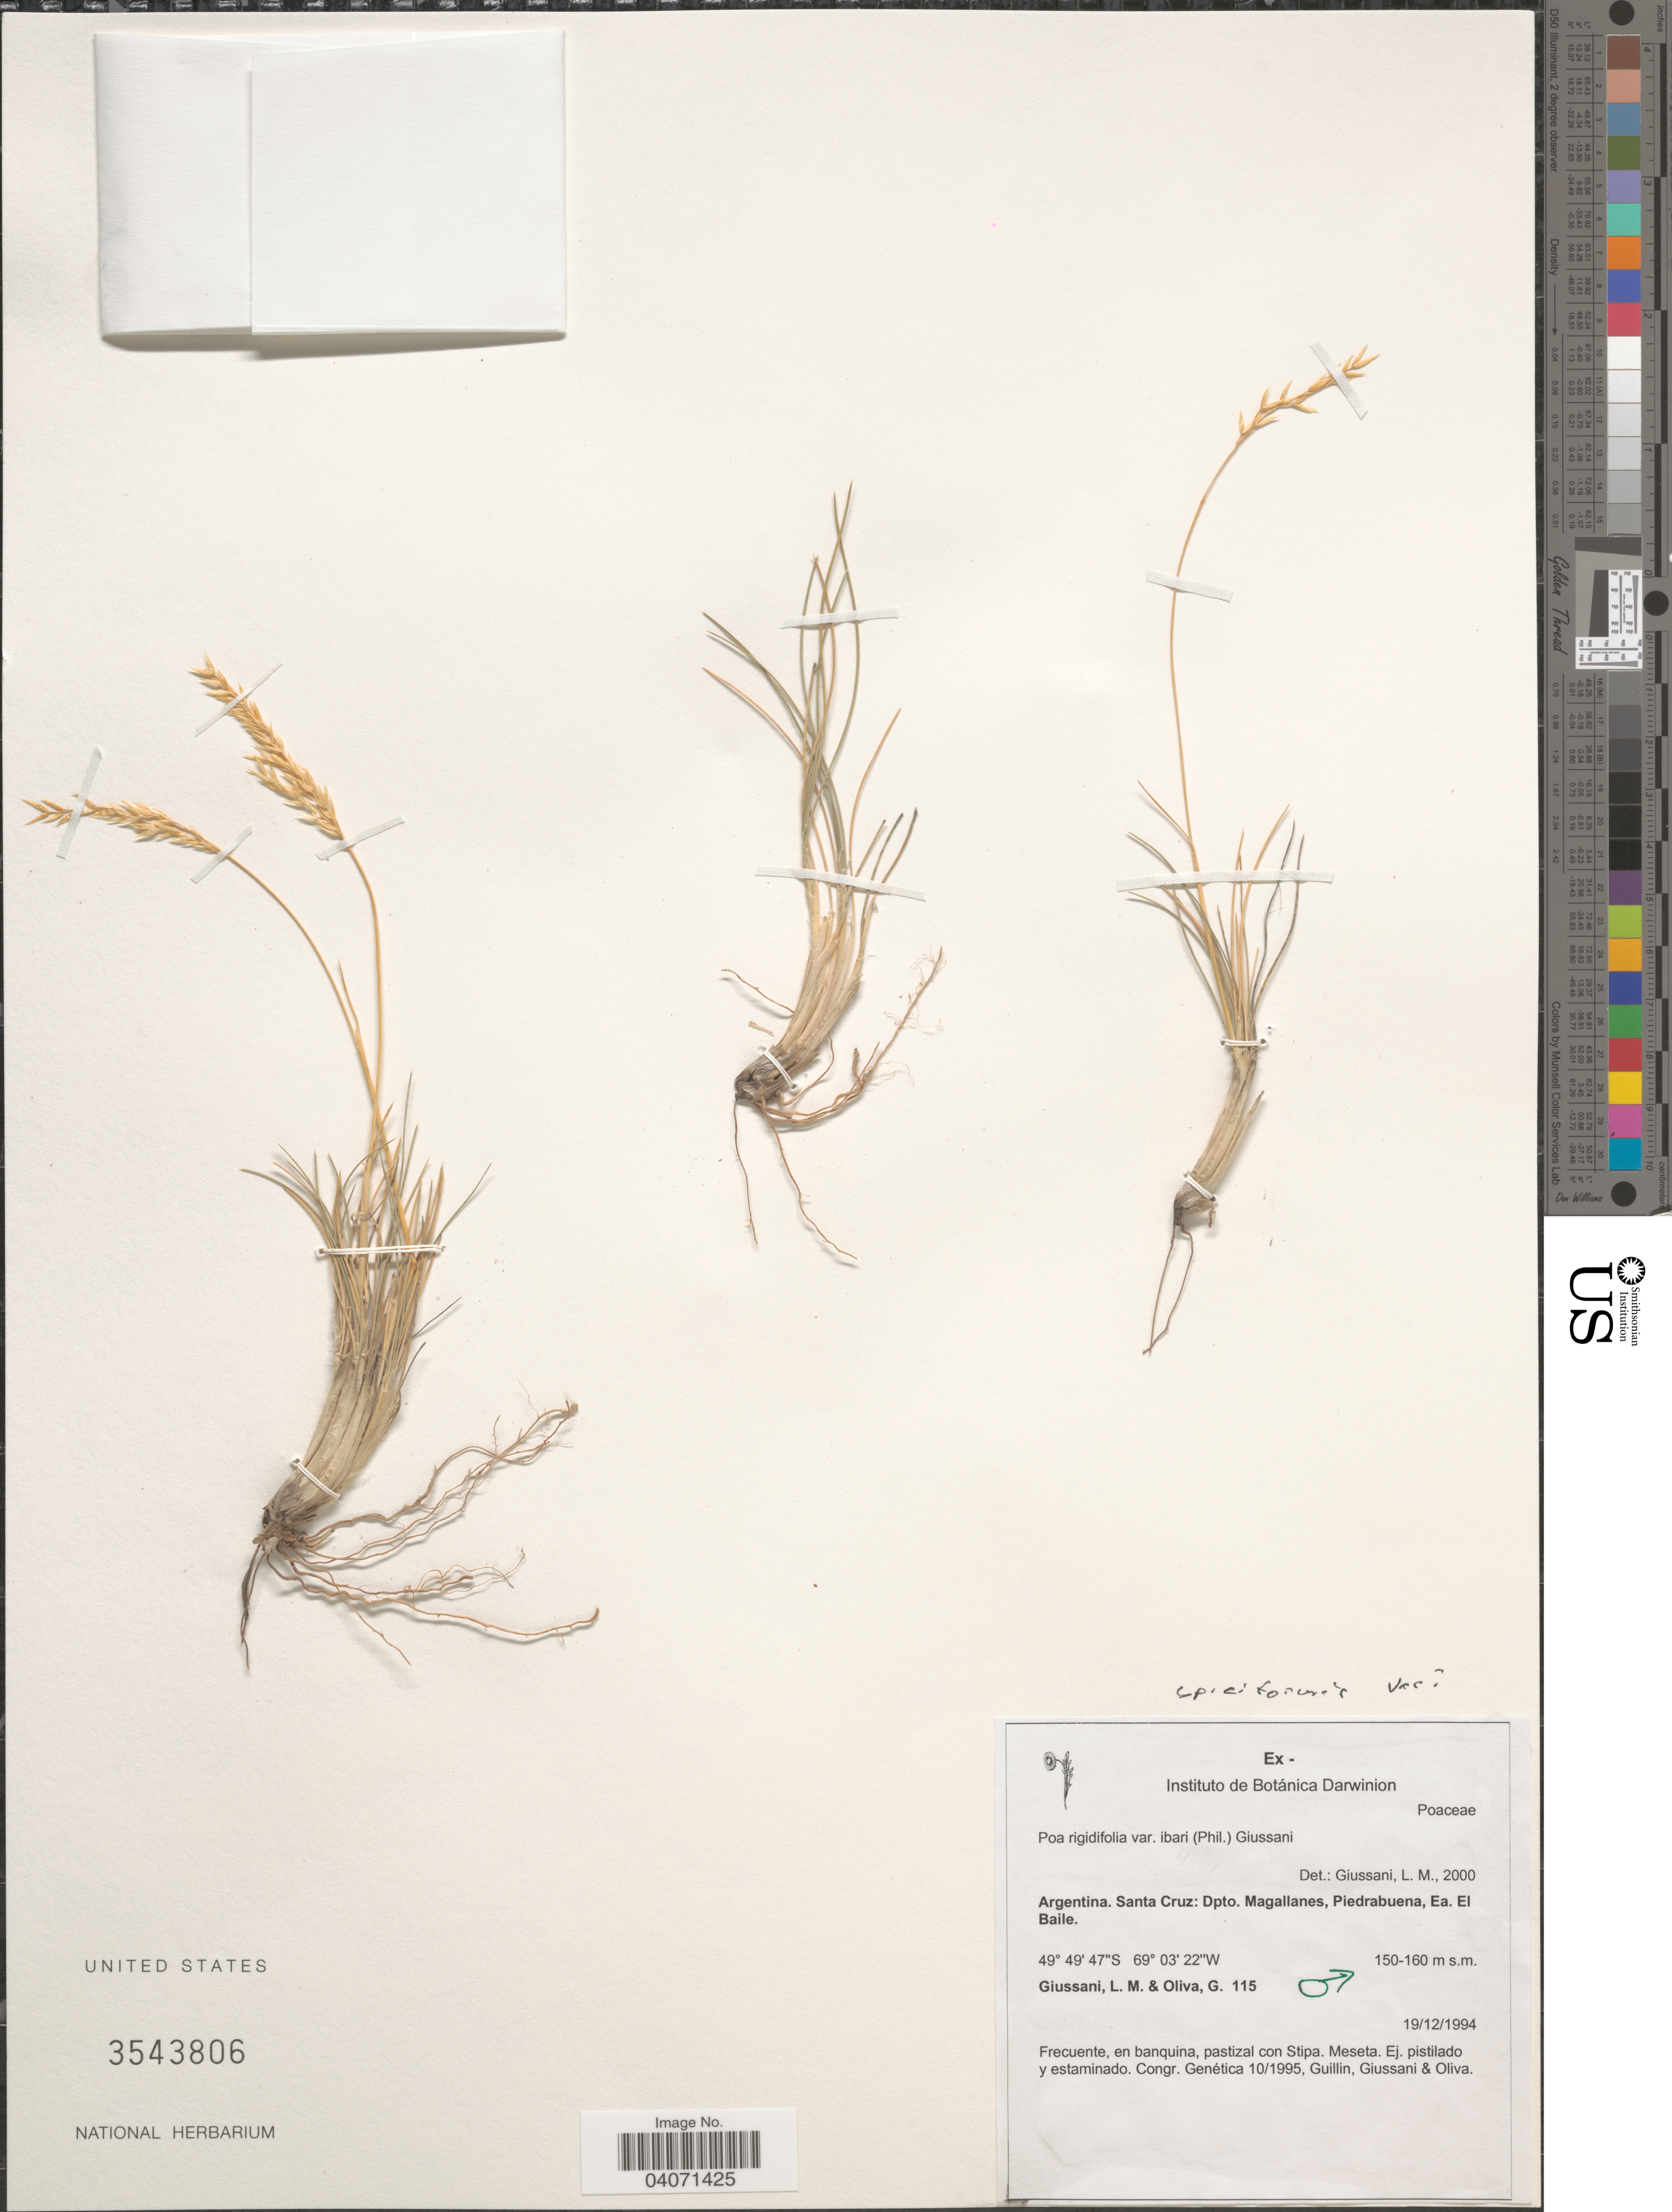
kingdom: Plantae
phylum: Tracheophyta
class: Liliopsida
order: Poales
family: Poaceae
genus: Poa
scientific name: Poa spiciformis var. ibarii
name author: (Phil.) Giussani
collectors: L. Giussani & G. Oliva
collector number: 115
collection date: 1994-12-19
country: Argentina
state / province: Santa Cruz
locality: Dpto. Magallanes, Piedrabuena, Ea. El Baile.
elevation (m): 150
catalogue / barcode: US 3543806